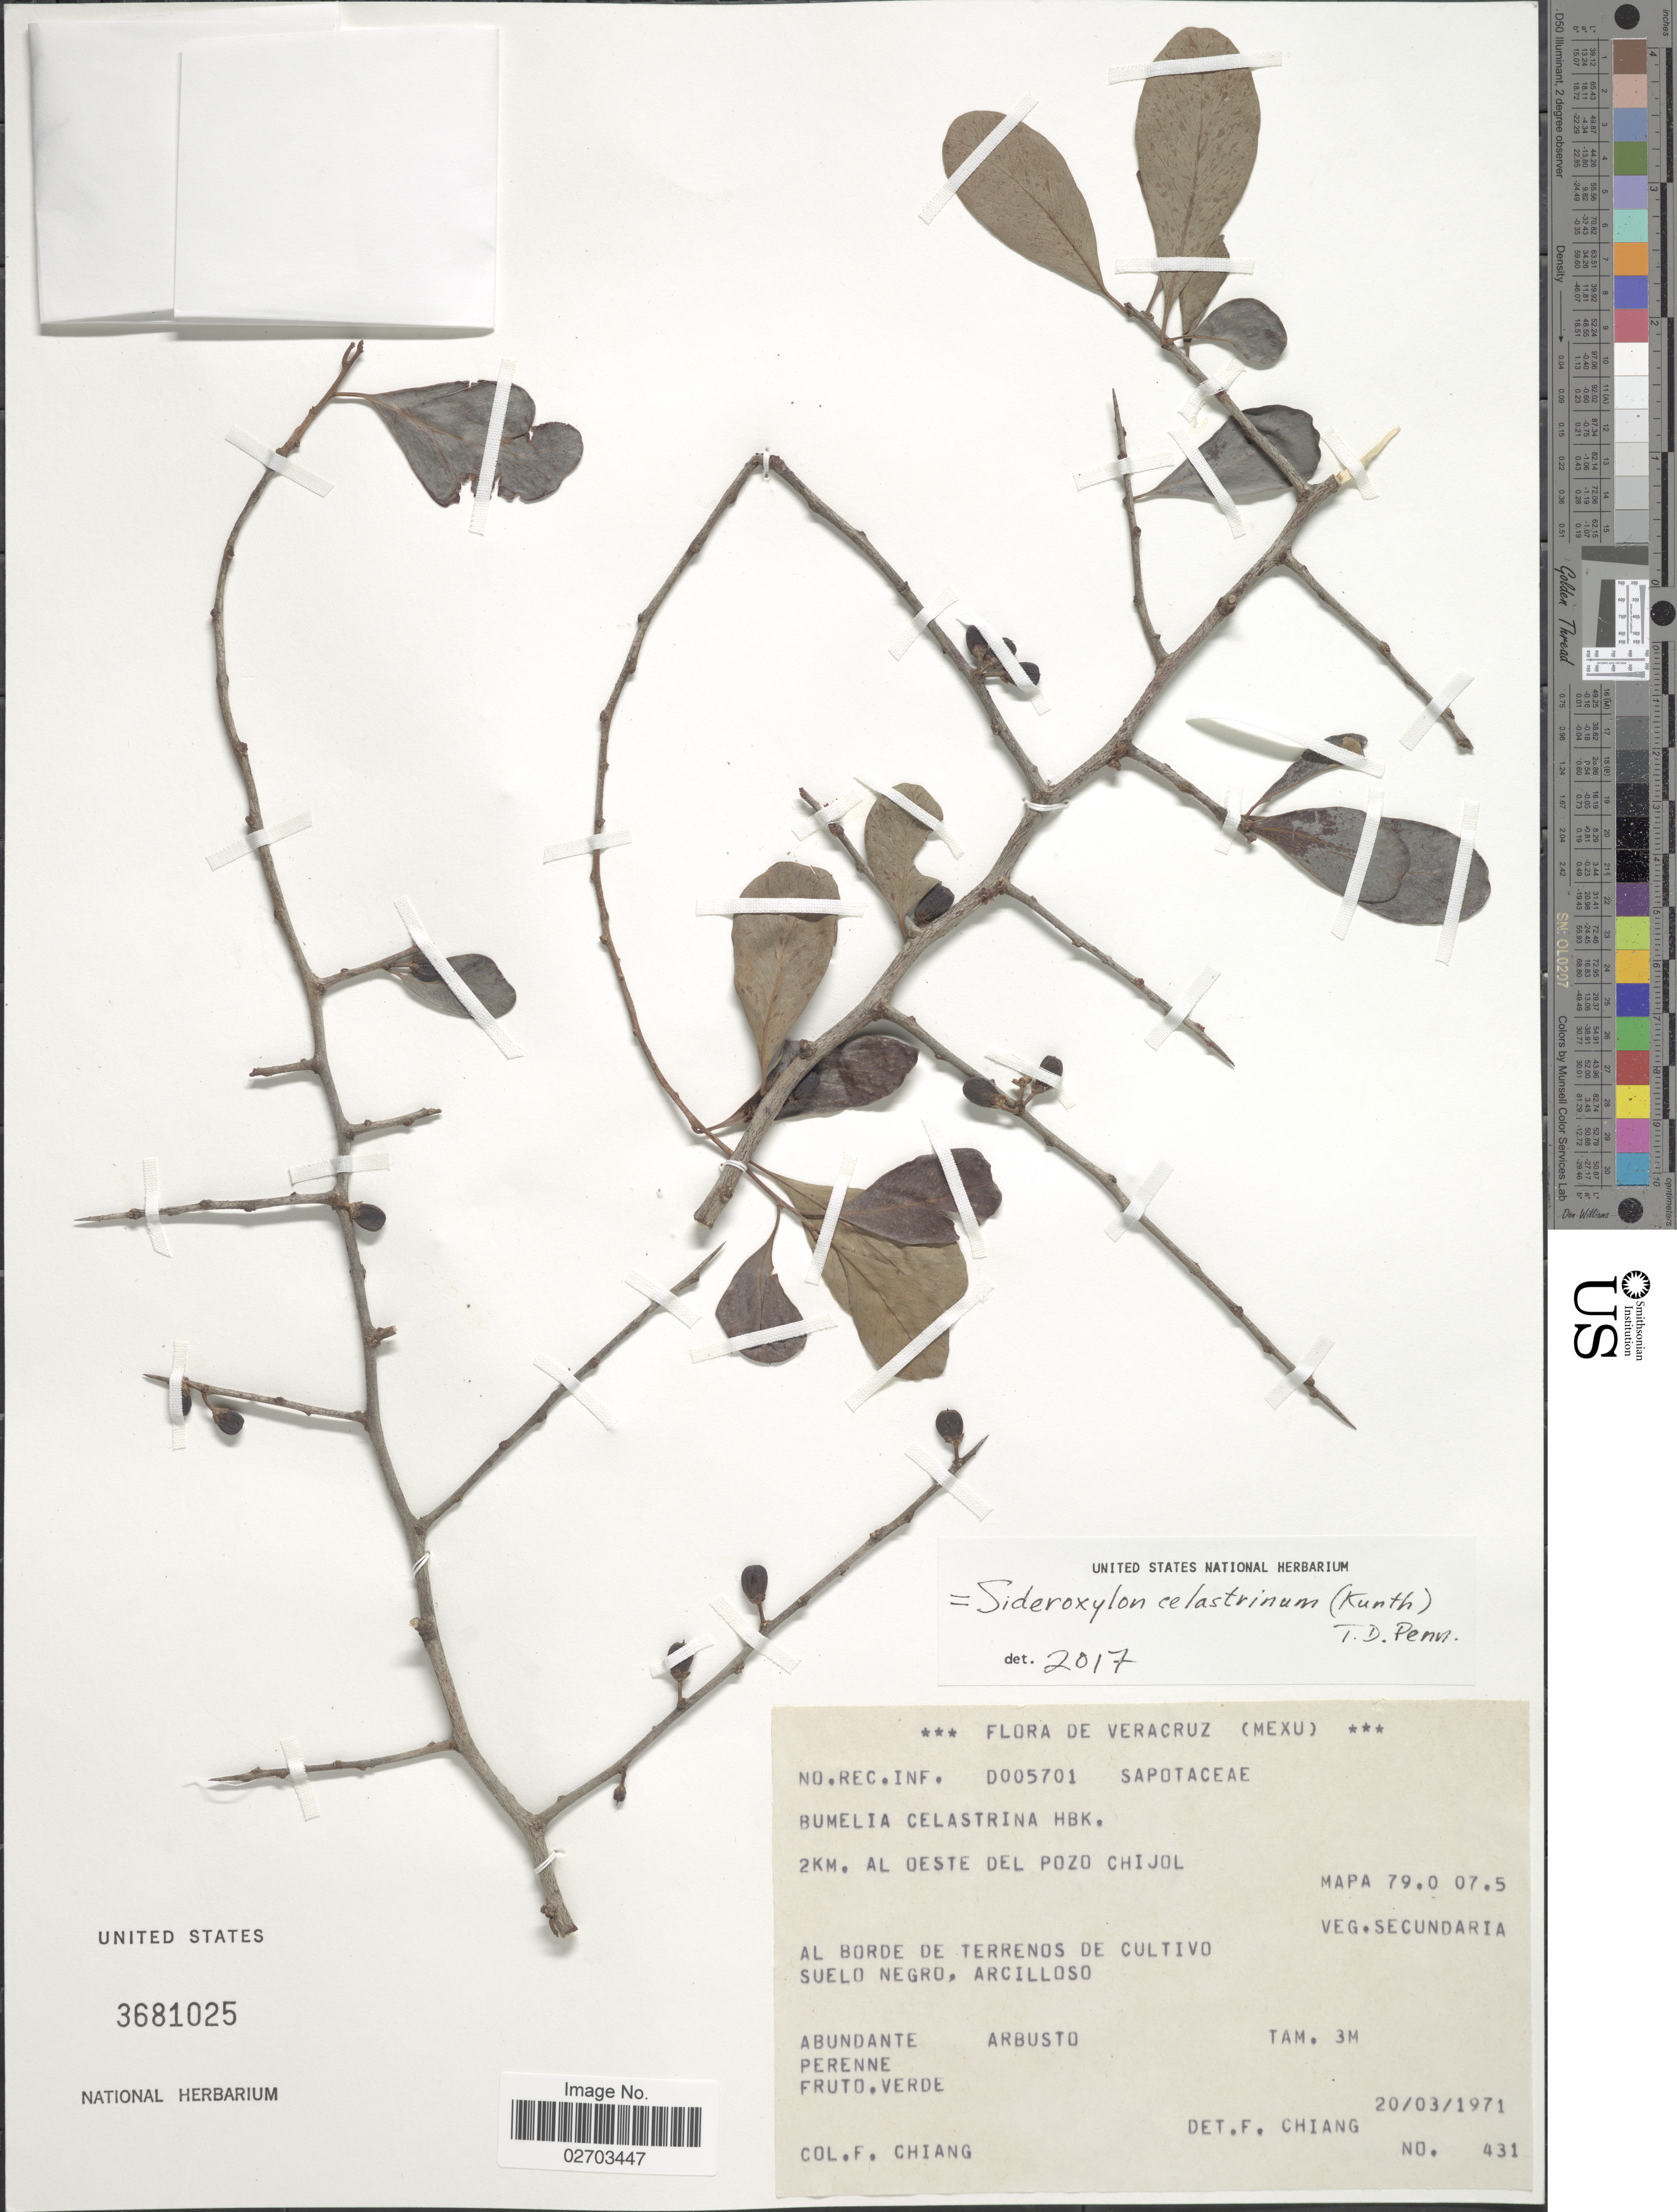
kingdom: Plantae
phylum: Tracheophyta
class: Magnoliopsida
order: Ericales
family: Sapotaceae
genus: Sideroxylon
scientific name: Sideroxylon celastrinum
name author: (Kunth) T.D. Penn.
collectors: F. Chiang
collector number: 431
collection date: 1971-03-20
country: Mexico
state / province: Veracruz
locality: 2 km. al oeste del pozo Chijol, Mapa 79.0 07.5, Al borde de Terrenos de cultivo Suelo Negro, Arcilloso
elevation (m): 3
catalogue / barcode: US 3681025